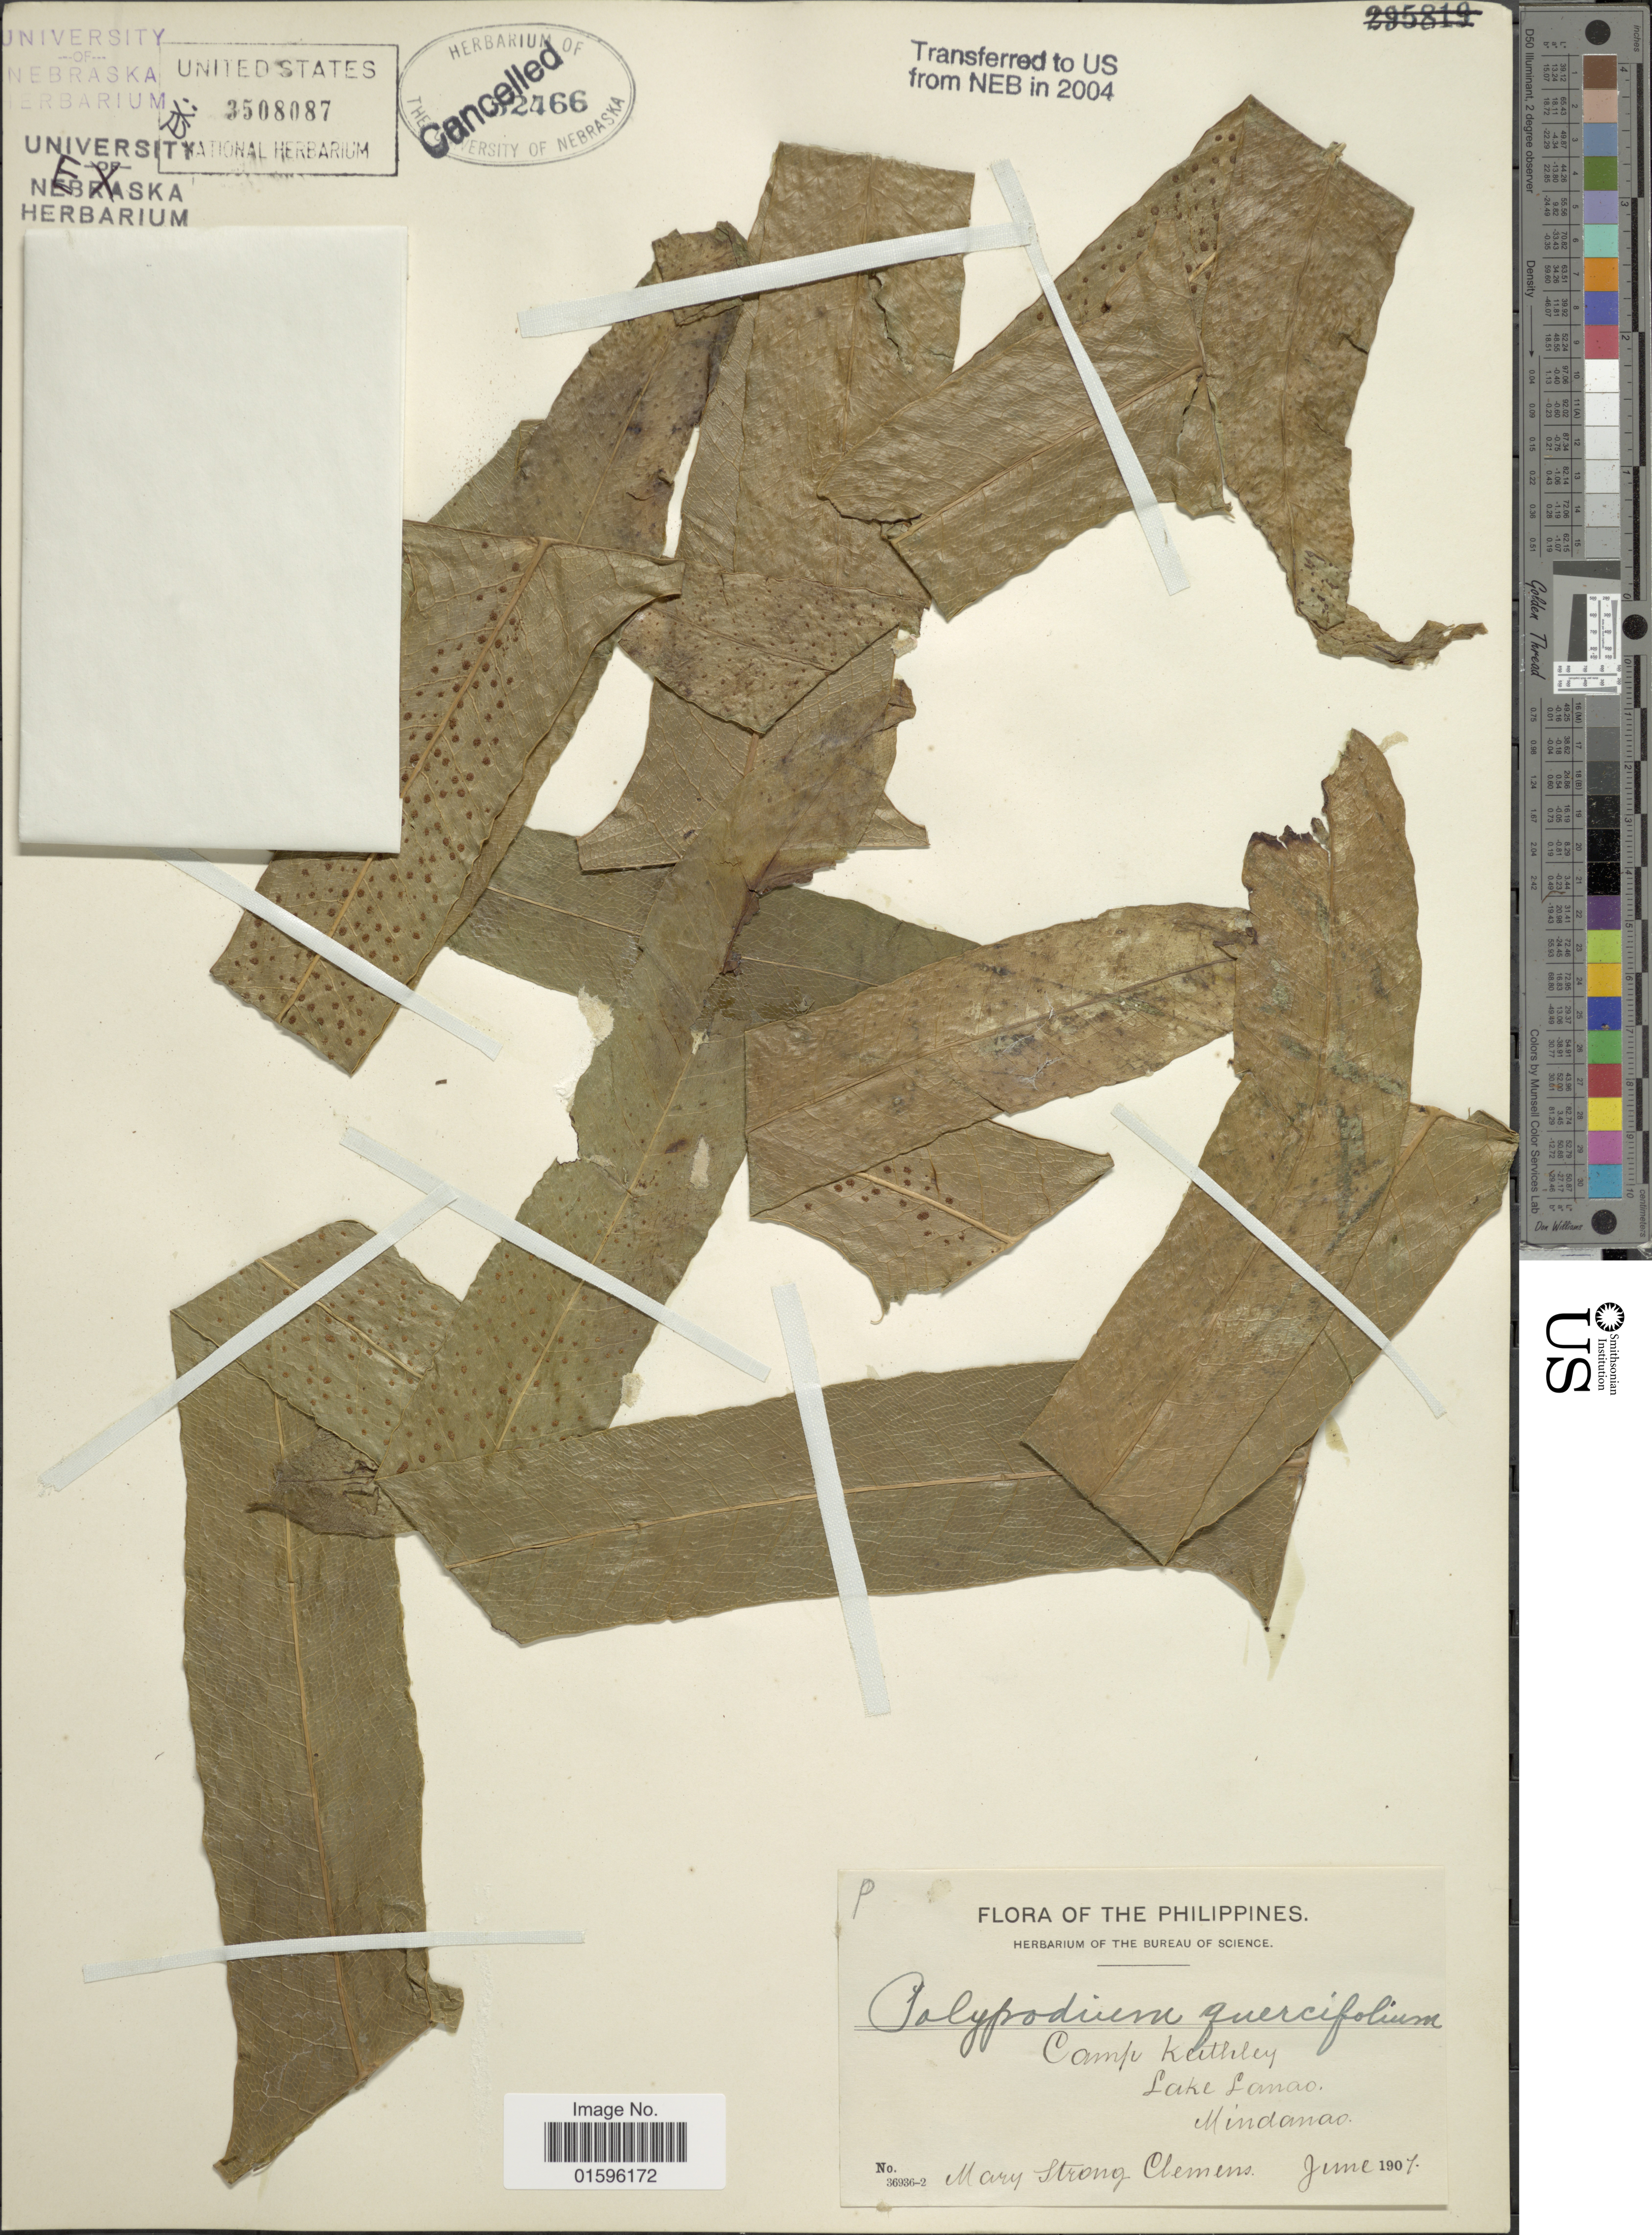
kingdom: Plantae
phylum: Tracheophyta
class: Polypodiopsida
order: Polypodiales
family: Polypodiaceae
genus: Polypodium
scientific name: Polypodium sp.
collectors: M. S. Clemens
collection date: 1907-06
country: Philippines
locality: Camp Keithley, Lake Lanao, Mindanao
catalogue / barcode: US 3508087